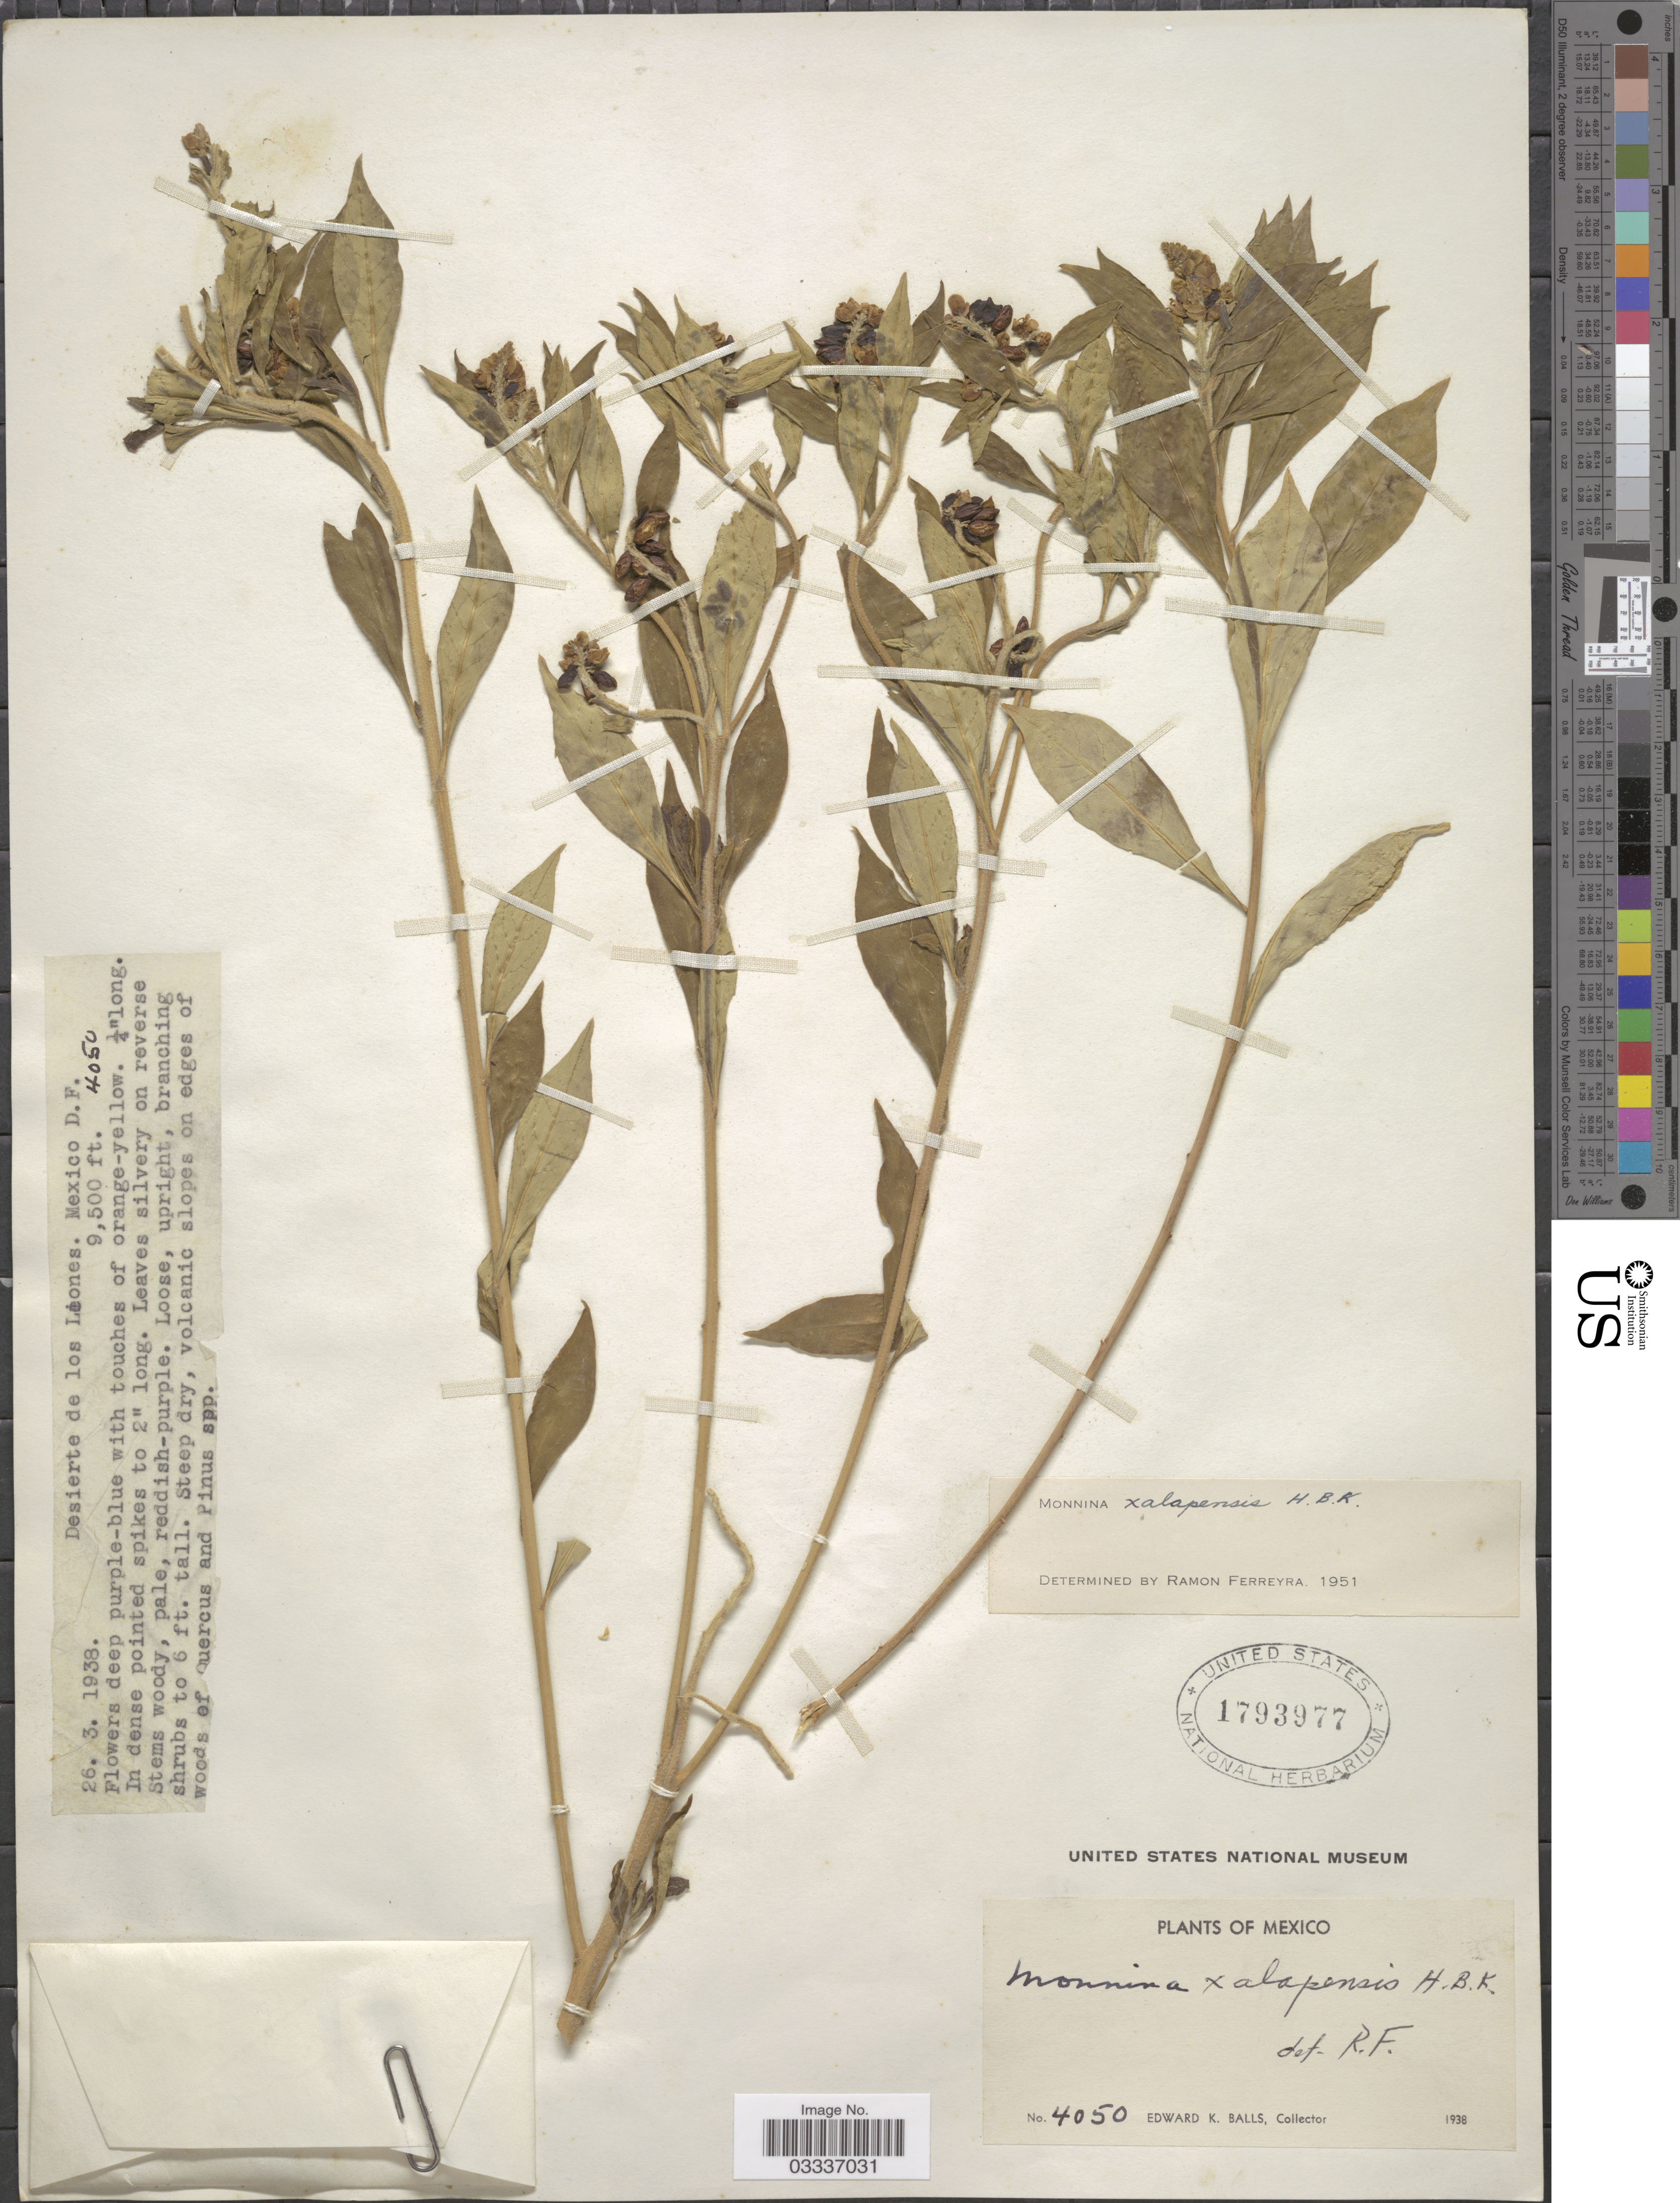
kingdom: Plantae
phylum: Tracheophyta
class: Magnoliopsida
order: Fabales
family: Polygalaceae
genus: Monnina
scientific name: Monnina xalapensis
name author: Kunth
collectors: E. K. Balls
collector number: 4050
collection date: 1938-03-26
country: Mexico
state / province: Distrito Federal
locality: Desierto de los Leones.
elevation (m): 2896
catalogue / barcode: US 1793977